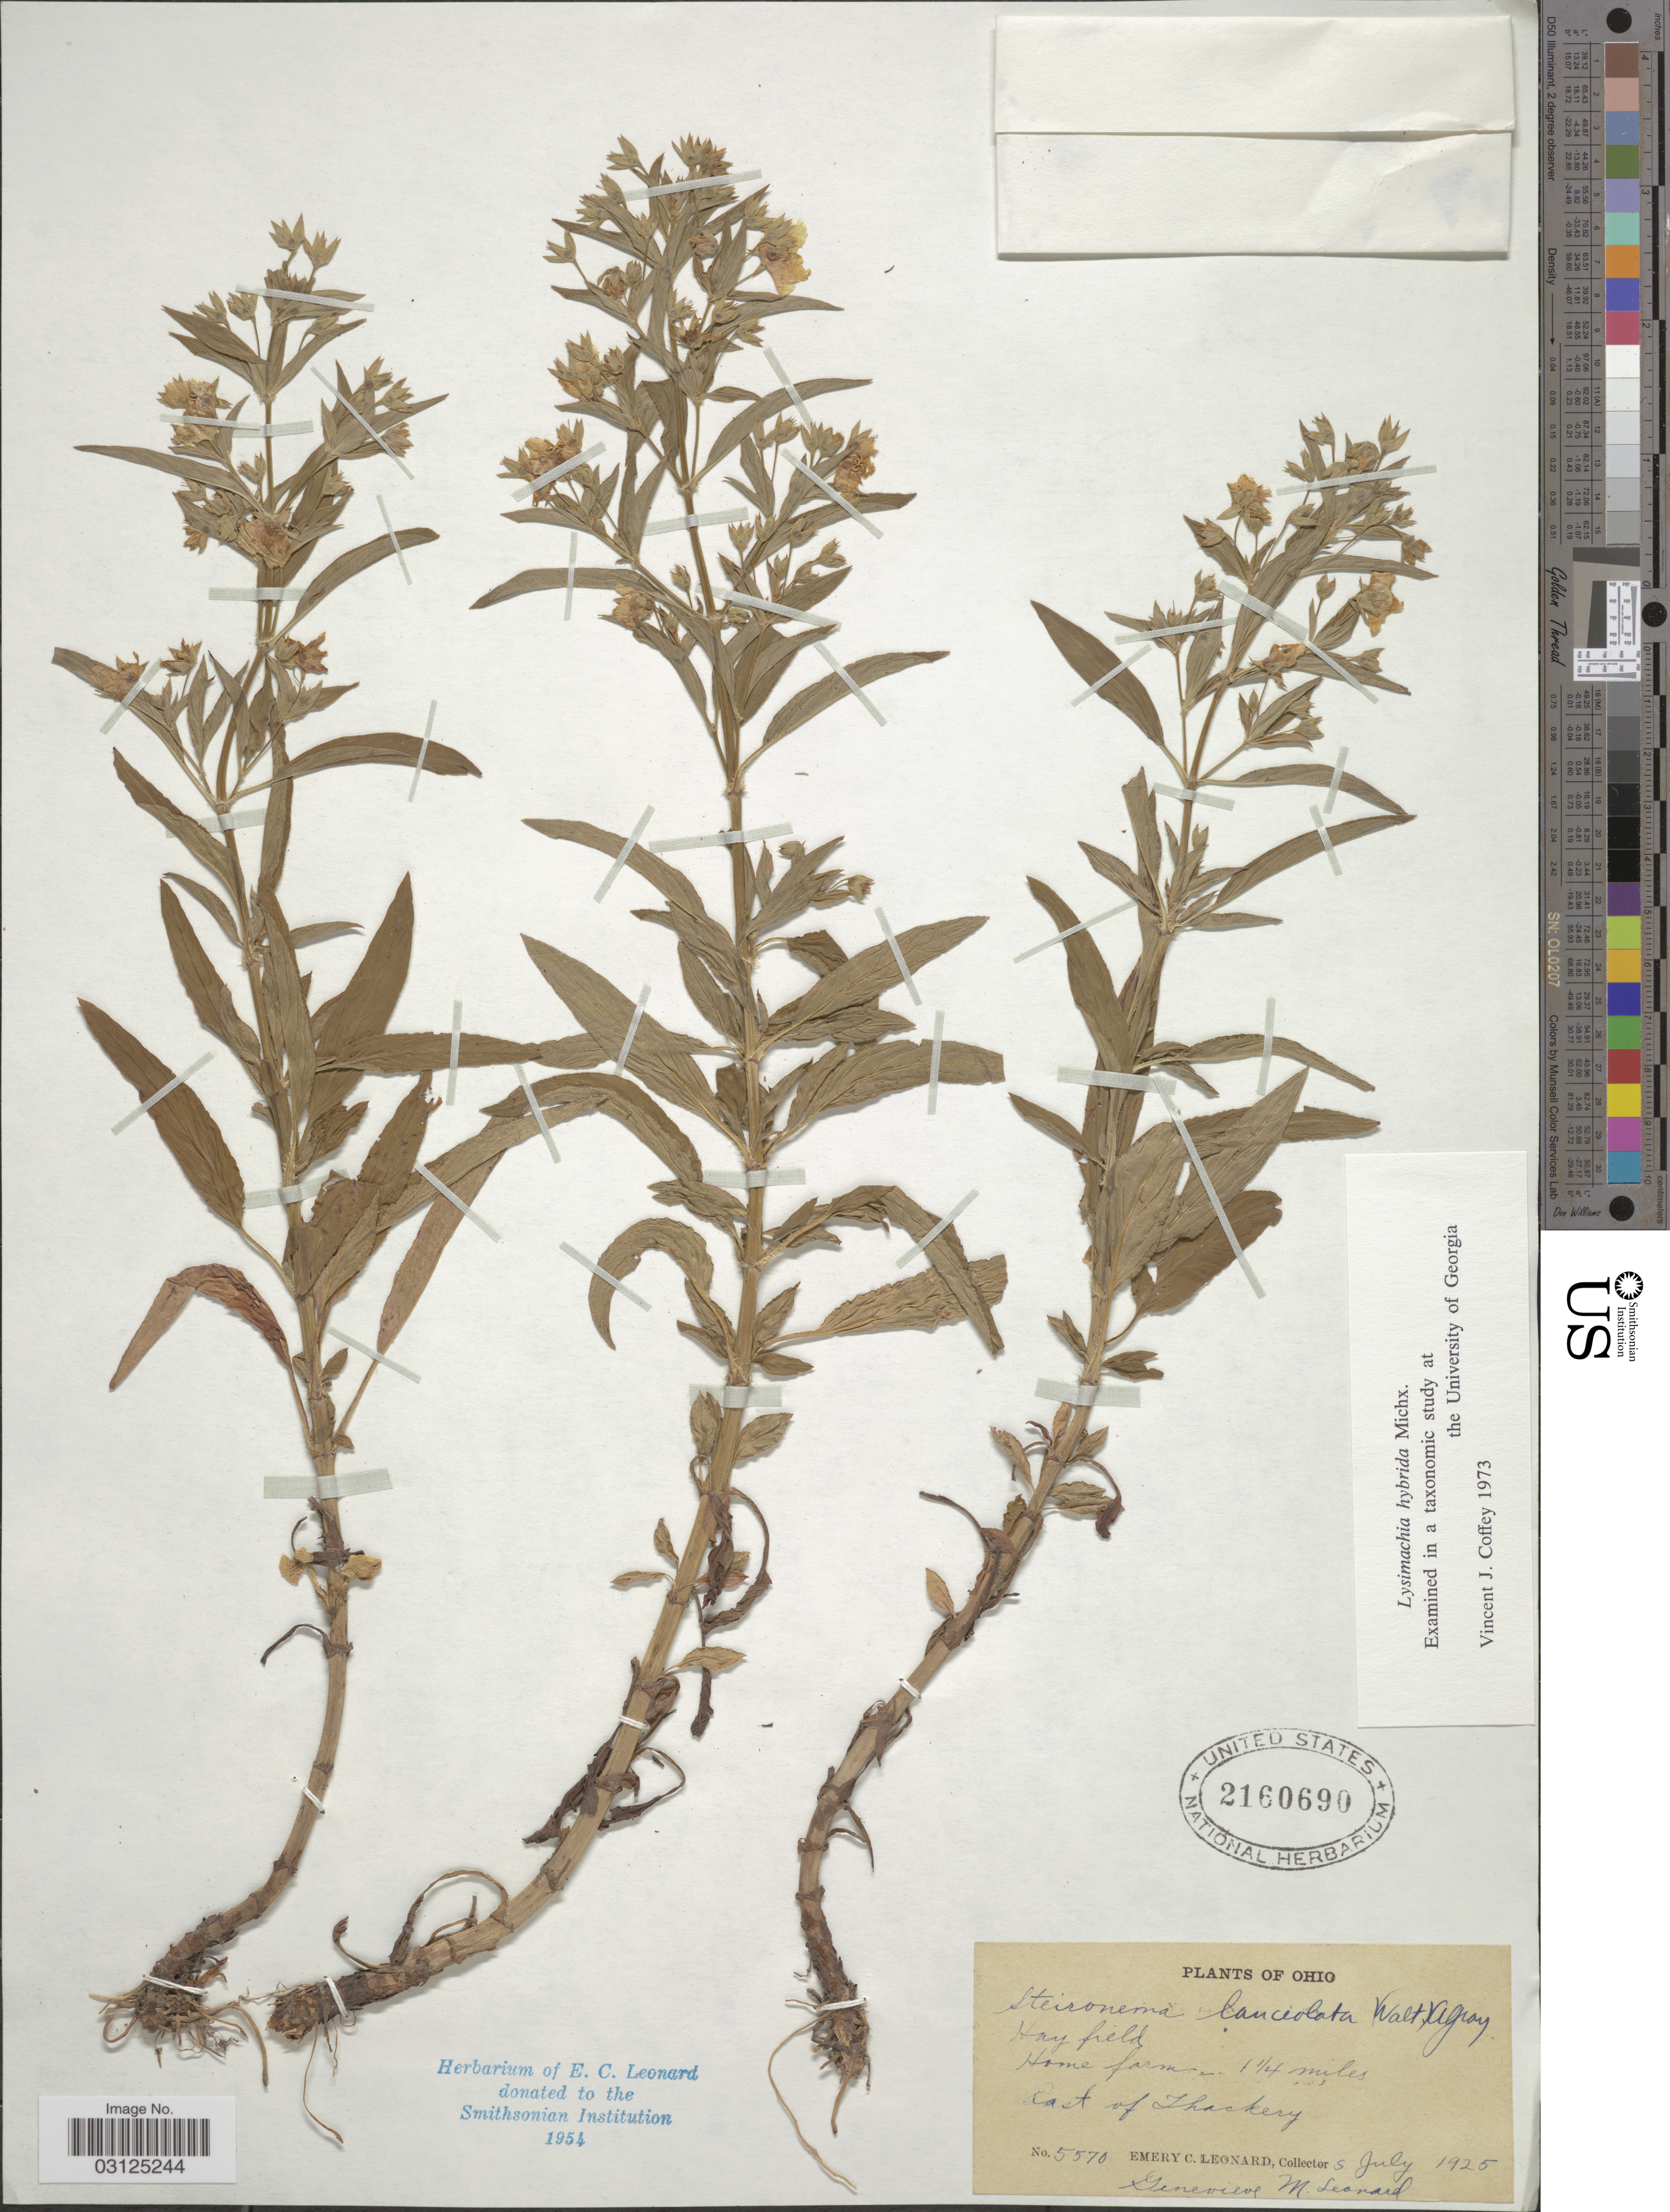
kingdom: Plantae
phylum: Tracheophyta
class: Magnoliopsida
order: Ericales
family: Primulaceae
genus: Lysimachia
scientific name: Lysimachia hybrida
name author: Michx.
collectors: E. C. Leonard & G. M. Leonard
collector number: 5570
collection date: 1925-07-05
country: United States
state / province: Ohio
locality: Home farm 1¼ miles East of Thackery.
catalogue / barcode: US 2160690